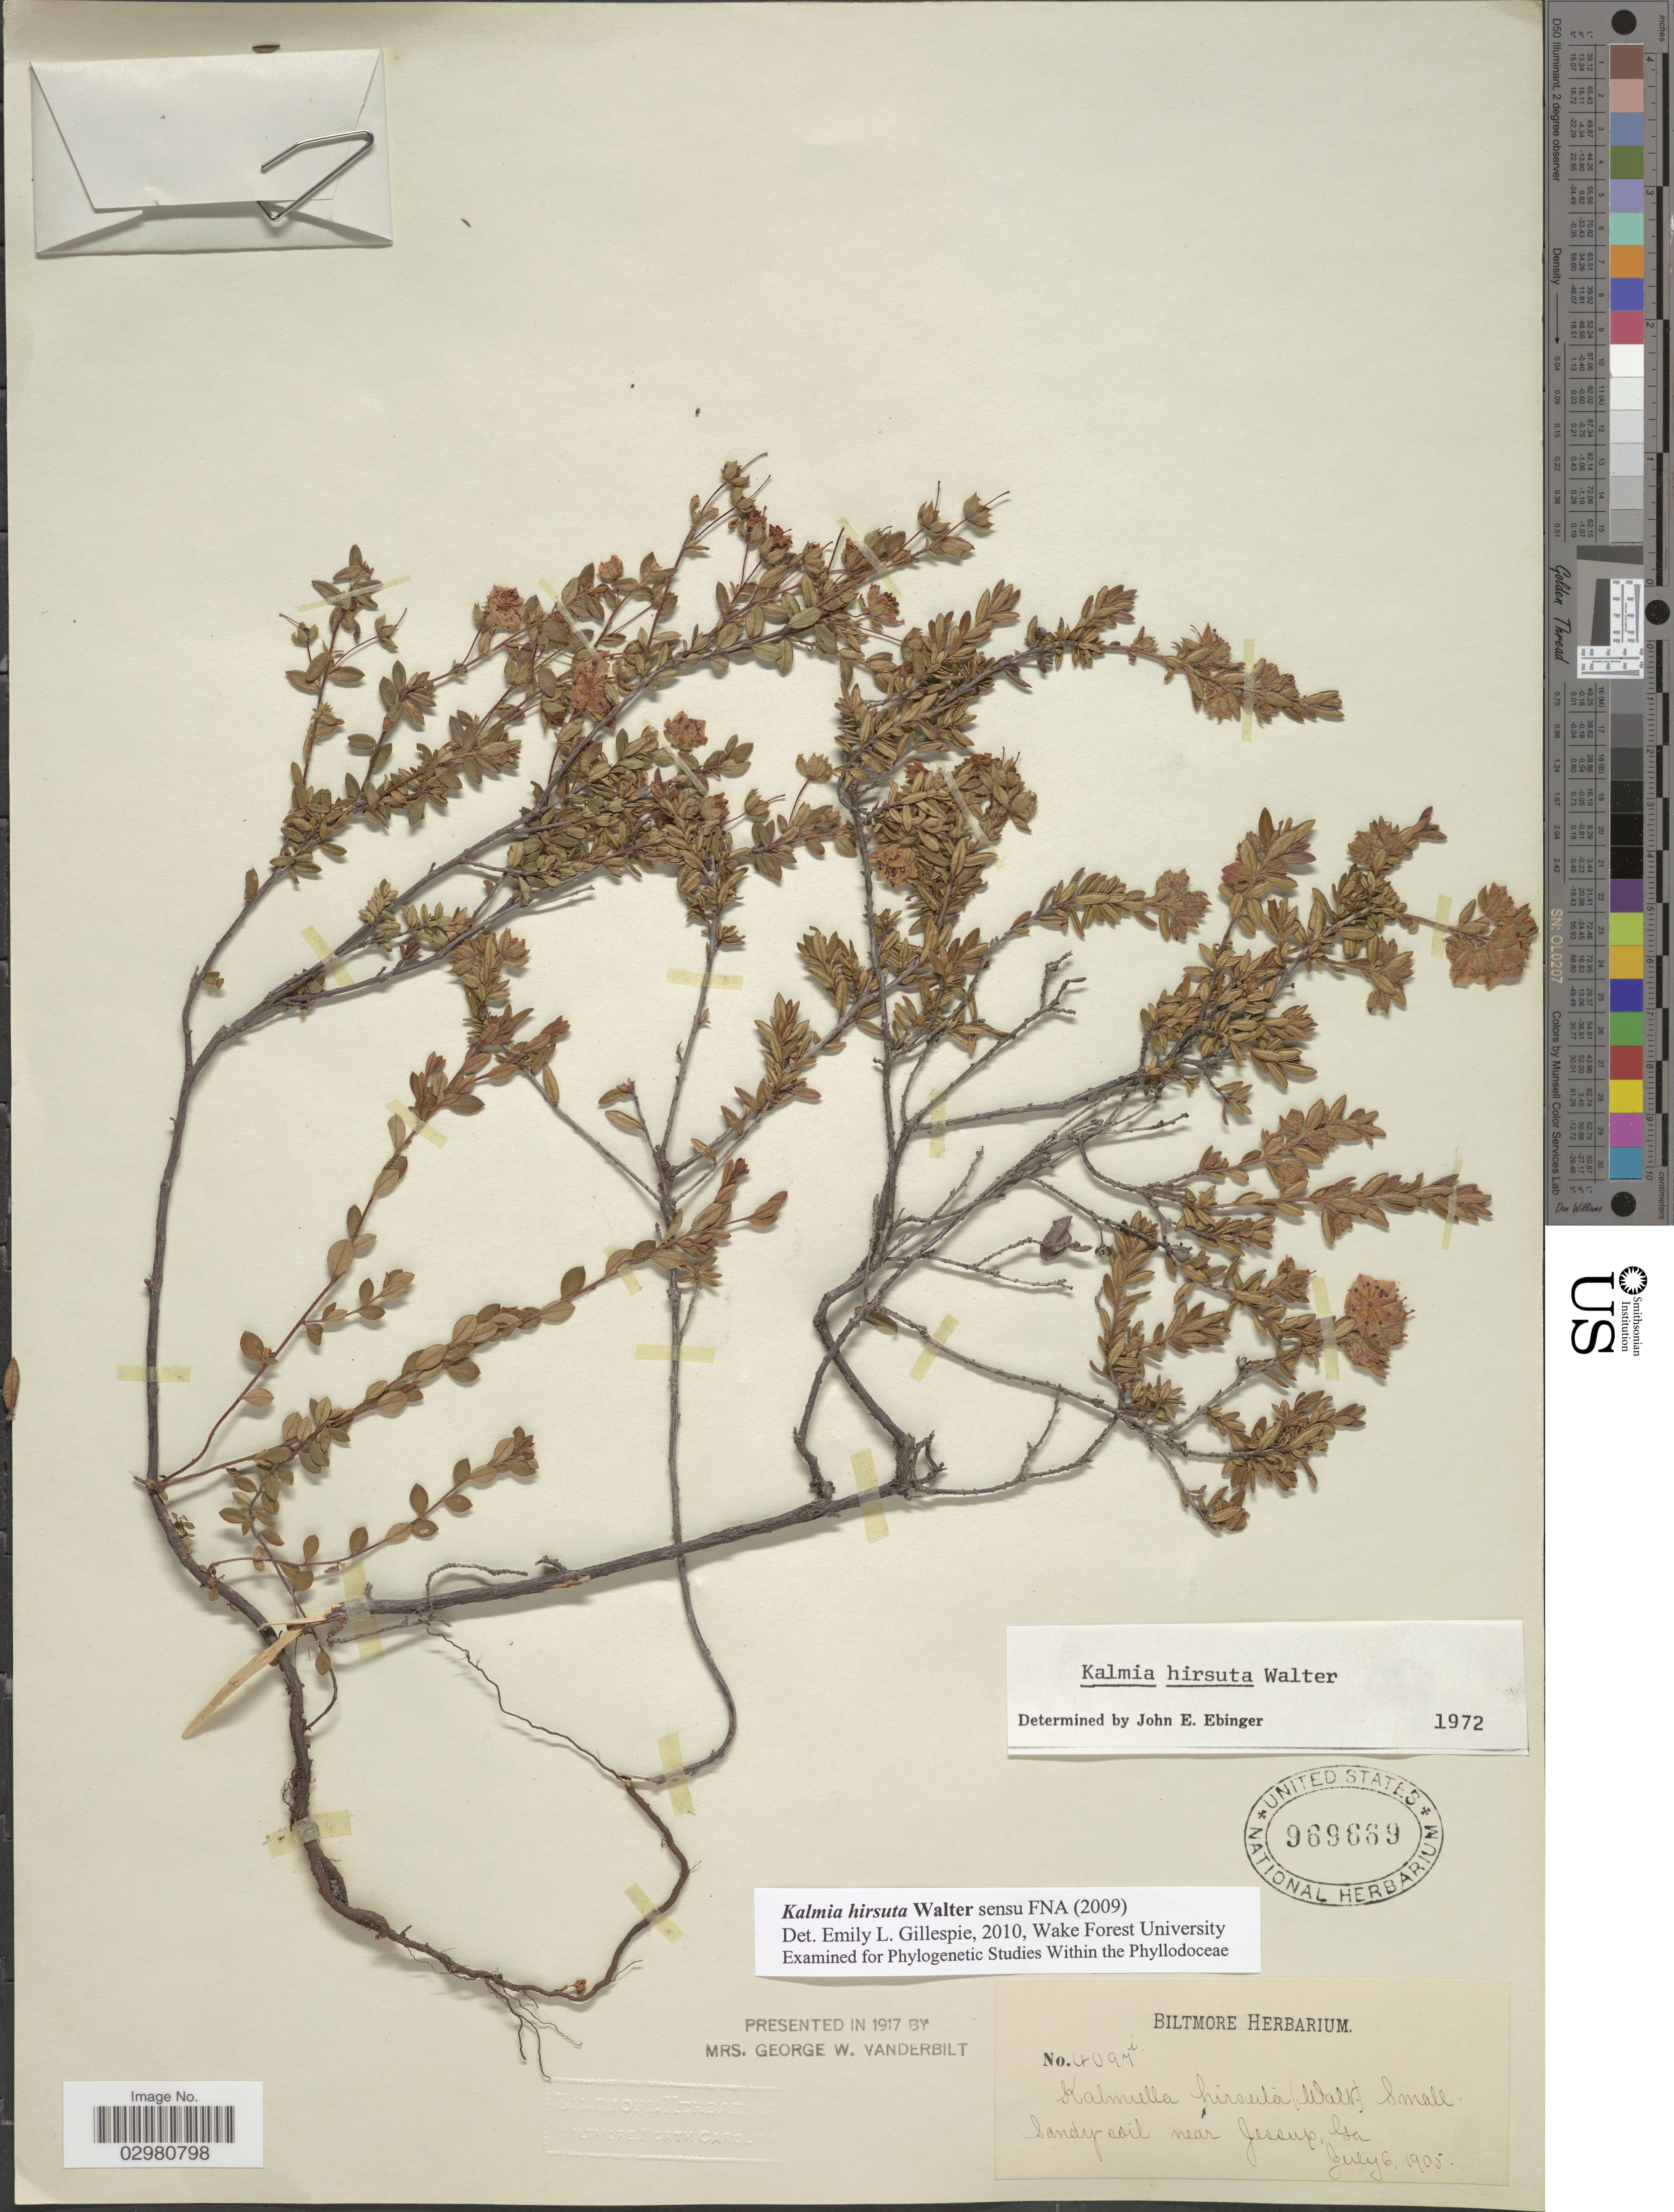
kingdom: Plantae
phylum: Tracheophyta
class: Magnoliopsida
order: Ericales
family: Ericaceae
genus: Kalmia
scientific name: Kalmia hirsuta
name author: Walter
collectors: ex herb. Biltmore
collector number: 4097i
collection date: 1905-07-06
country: United States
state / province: Georgia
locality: Near Jessup, Ga.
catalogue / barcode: US 969669